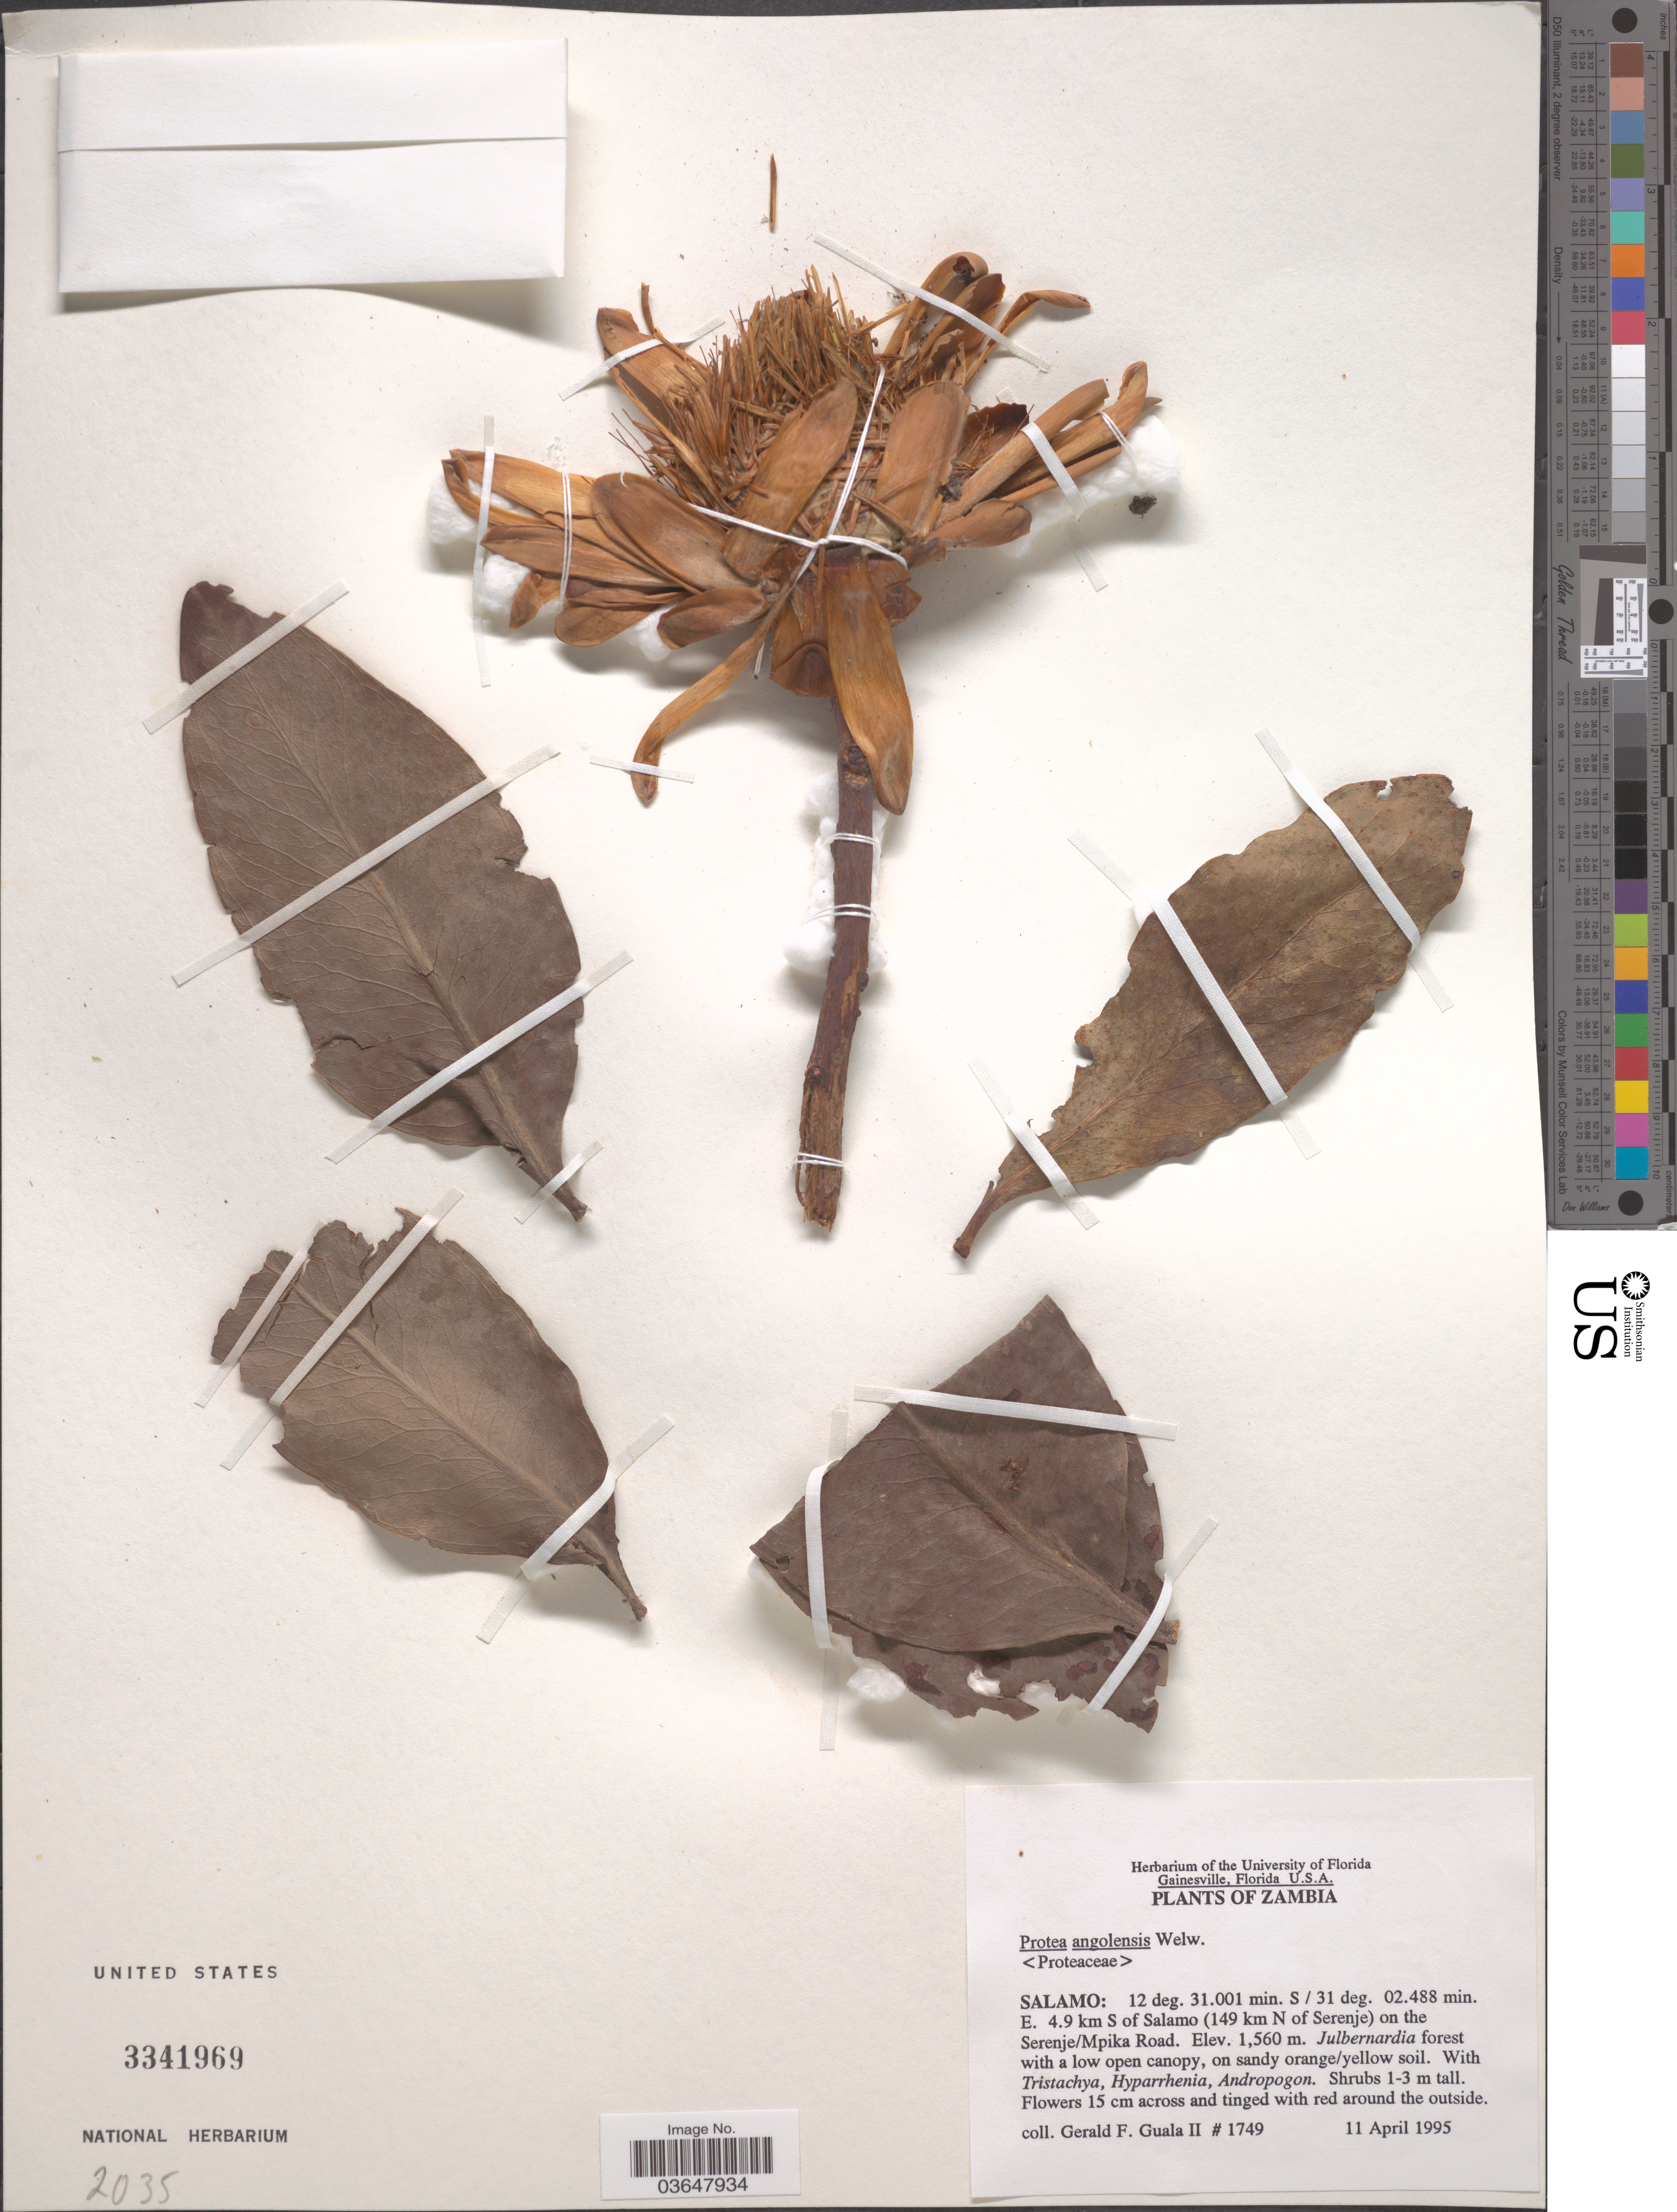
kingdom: Plantae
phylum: Tracheophyta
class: Magnoliopsida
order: Proteales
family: Proteaceae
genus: Protea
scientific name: Protea angolensis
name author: Welw.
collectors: G. Guala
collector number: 1749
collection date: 1995-04-11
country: Zambia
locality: Salamo: 4.9 km S of Salamo (149 km N of Serenje) on the Serenje/Mpika Road.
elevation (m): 1560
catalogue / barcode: US 3341969